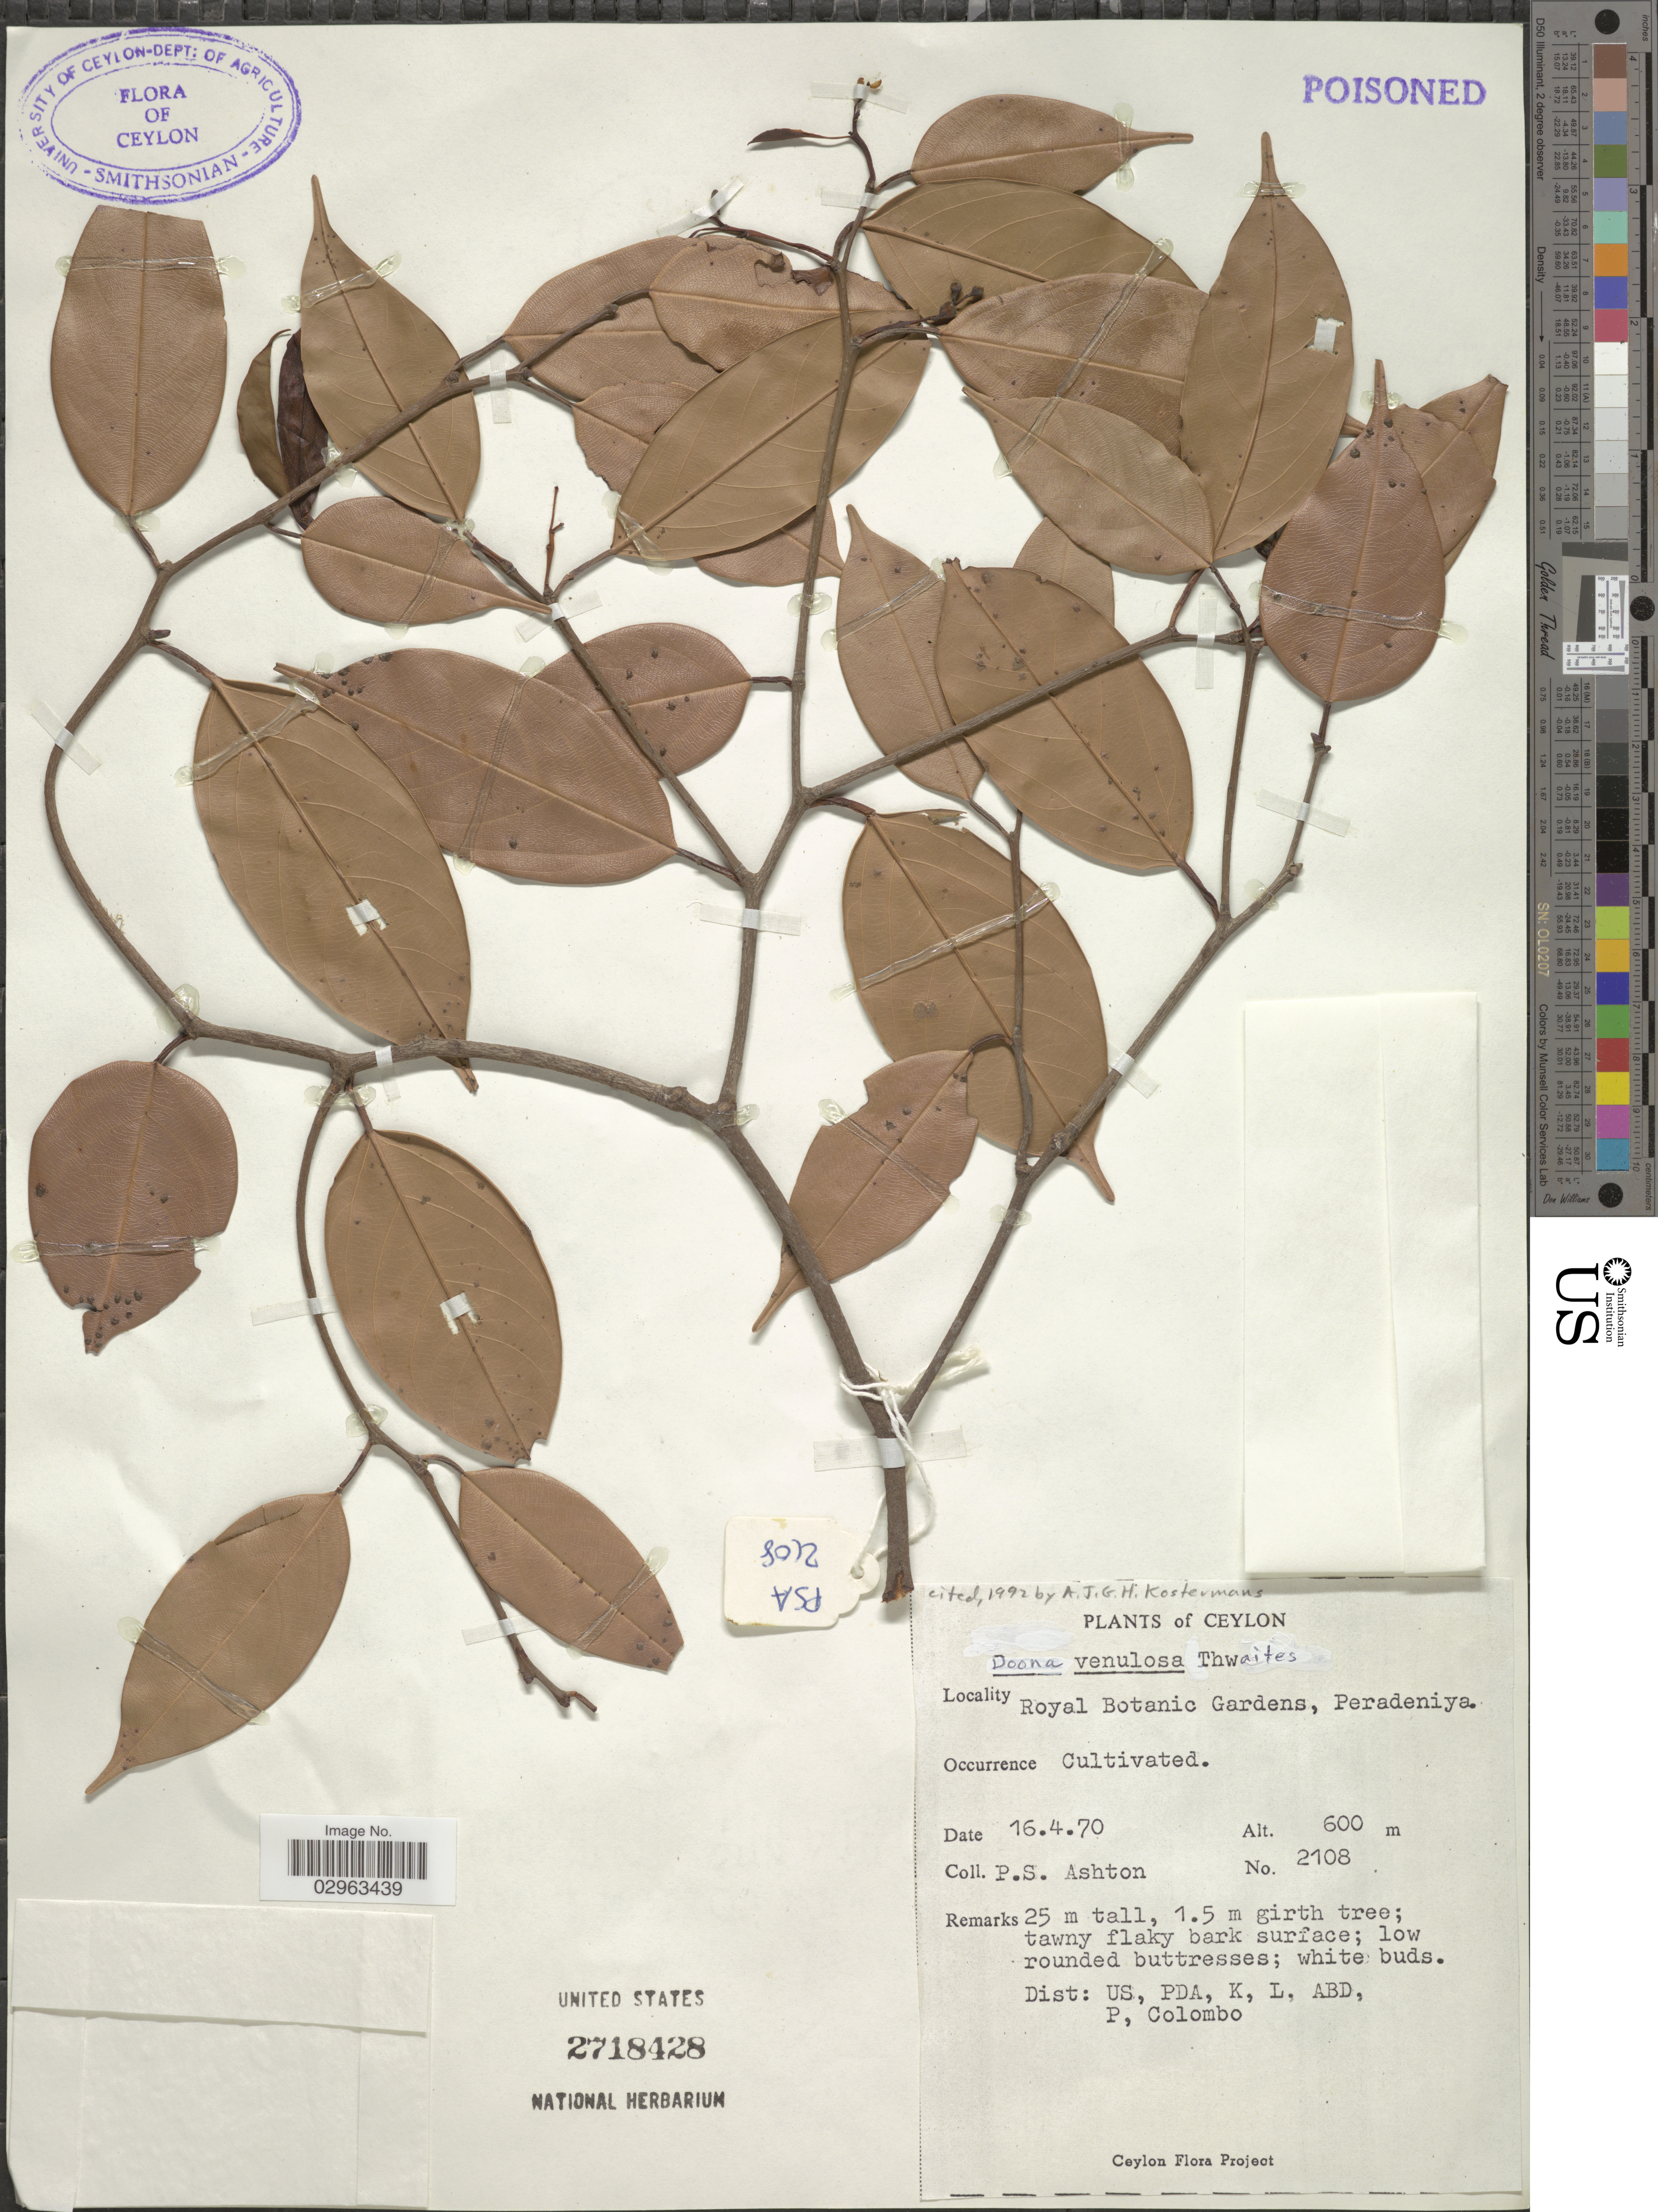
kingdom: Plantae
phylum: Tracheophyta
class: Magnoliopsida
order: Malvales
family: Dipterocarpaceae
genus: Doona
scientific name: Doona venulosa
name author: Thwaites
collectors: P. S. Ashton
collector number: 2108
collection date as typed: Transcribed d/m/y: 16/4/70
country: Sri Lanka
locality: Ceylon. Royal Botanic Gardens, Peradeniya.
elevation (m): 600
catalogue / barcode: US 2718428